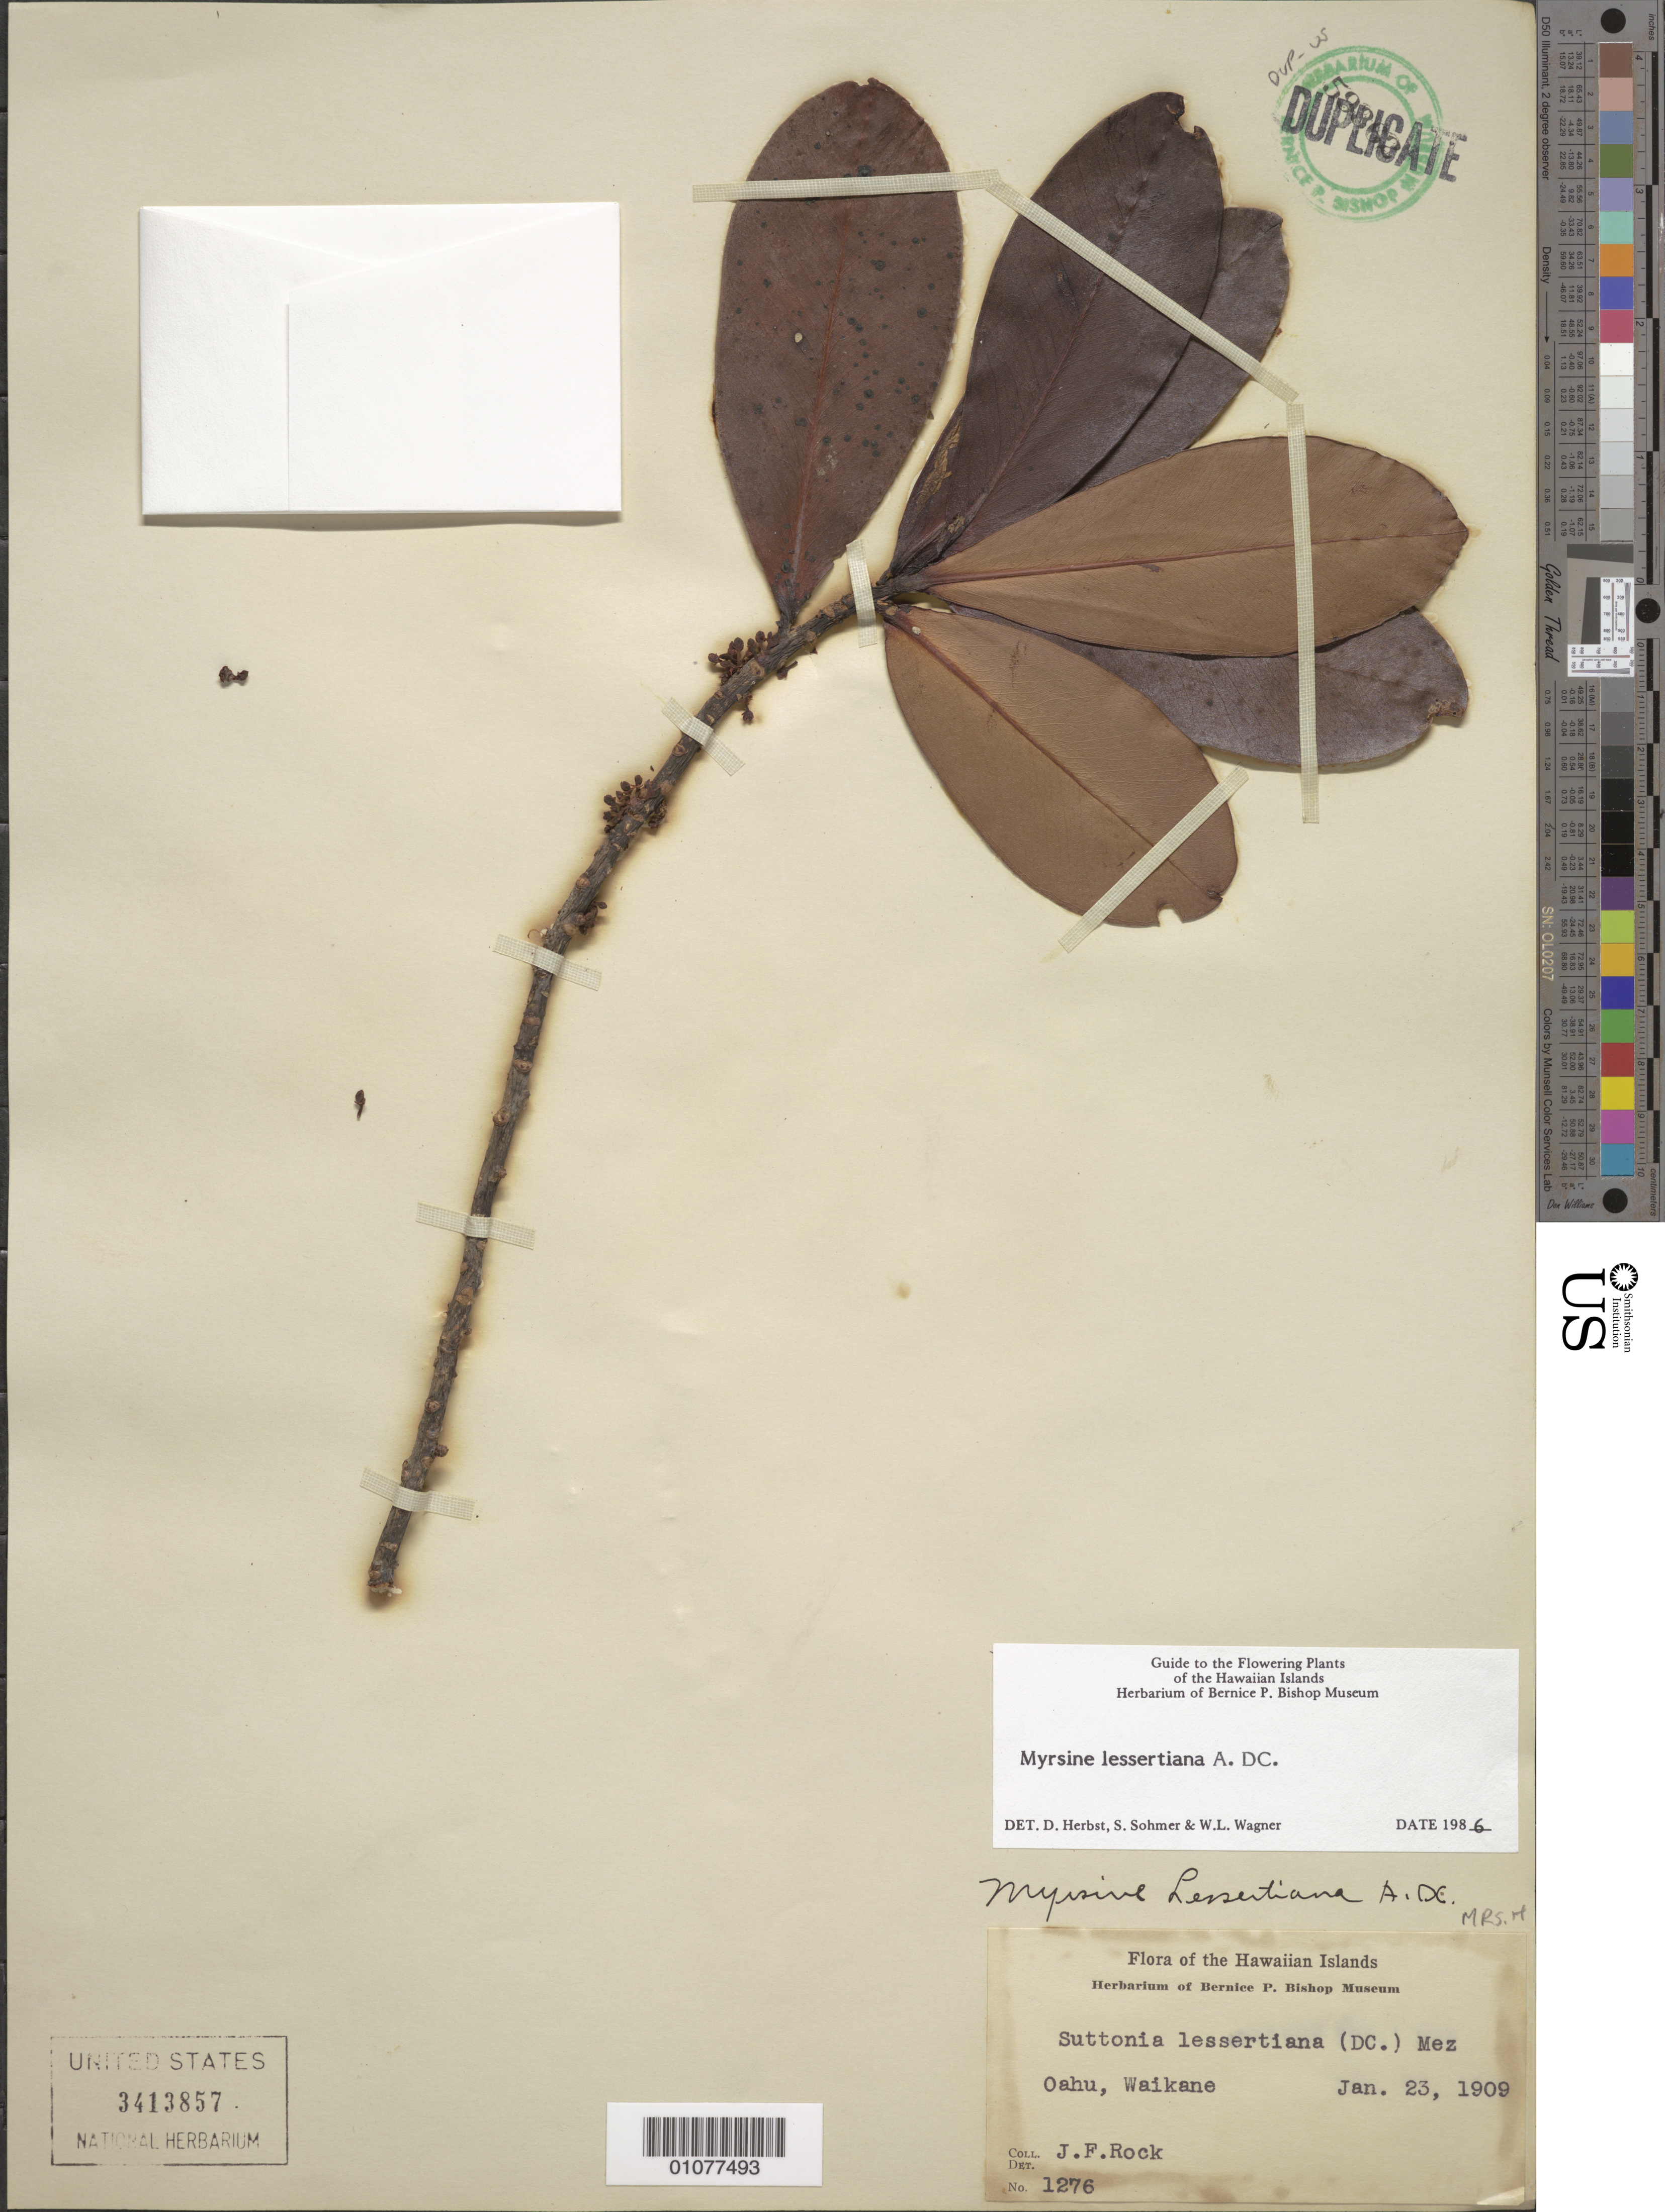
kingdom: Plantae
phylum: Tracheophyta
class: Magnoliopsida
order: Ericales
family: Primulaceae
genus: Myrsine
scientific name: Myrsine lessertiana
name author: A. DC.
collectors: J. F. Rock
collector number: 1276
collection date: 1909-01-23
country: United States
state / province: Hawaii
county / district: Honolulu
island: Oahu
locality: Waikane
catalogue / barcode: US 3413857